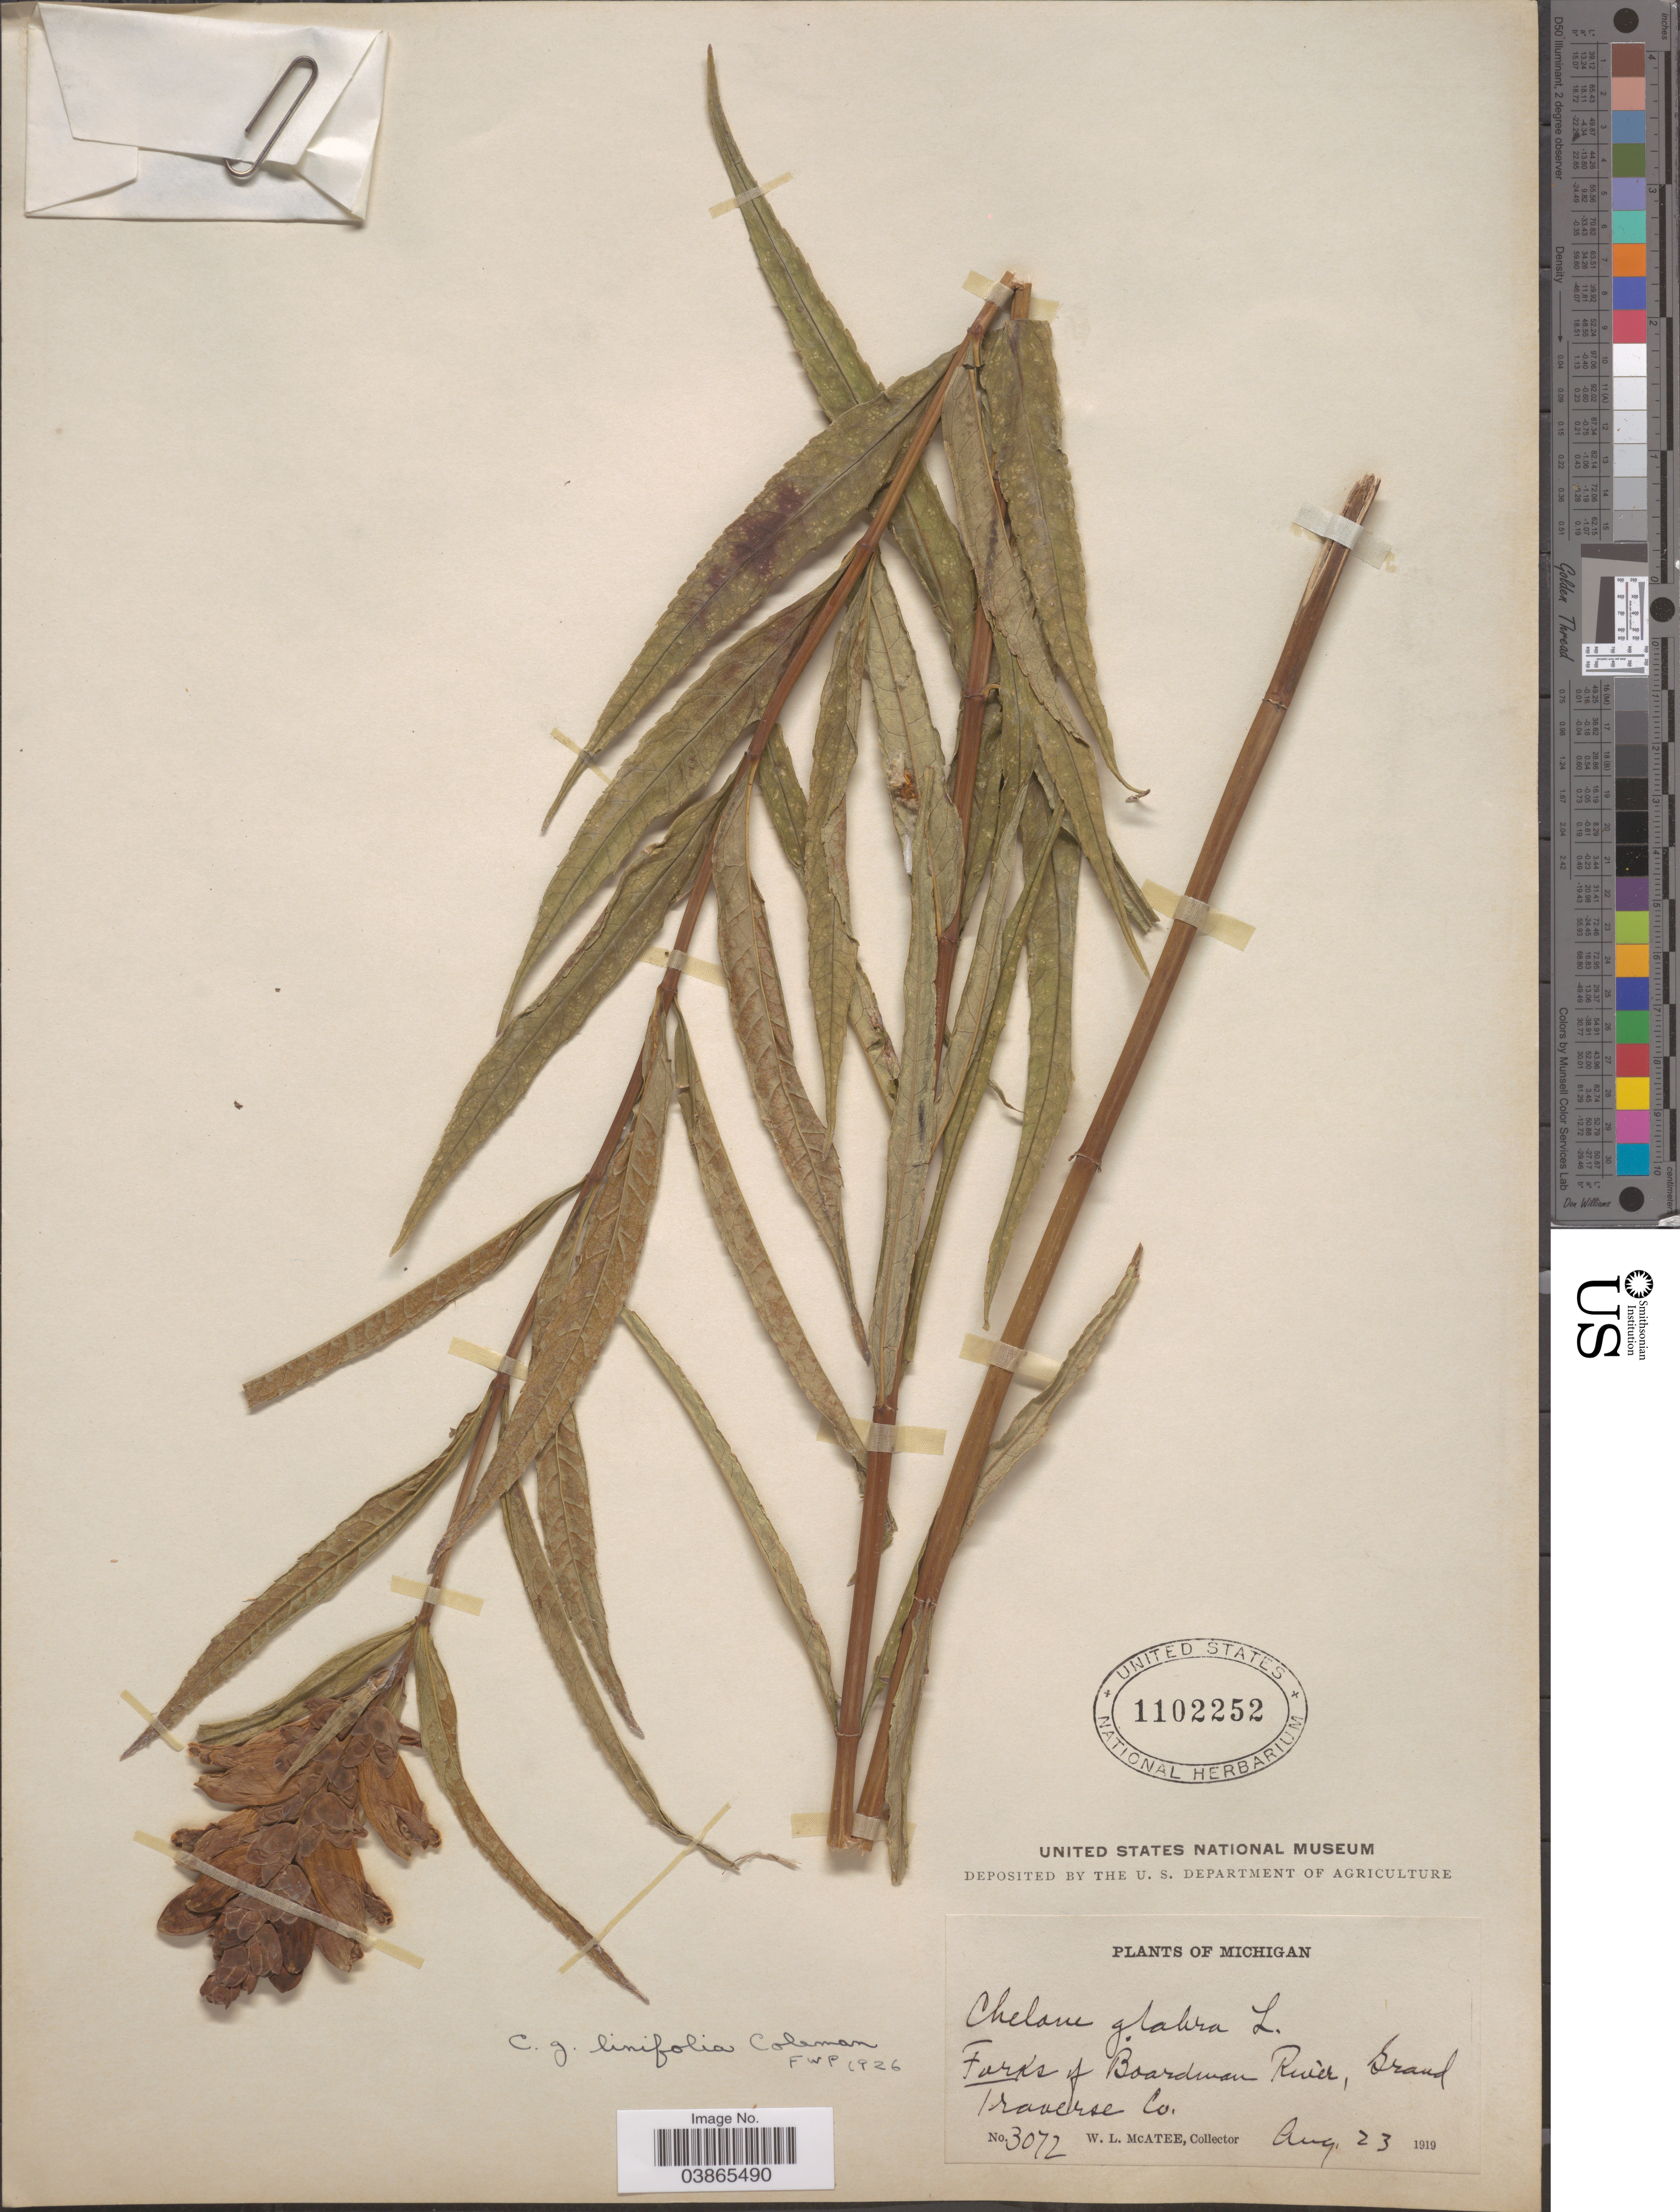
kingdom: Plantae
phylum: Tracheophyta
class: Magnoliopsida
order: Lamiales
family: Plantaginaceae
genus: Chelone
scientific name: Chelone glabra var. linifolia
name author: Coleman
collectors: W. McAtee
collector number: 3072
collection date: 1919-08-23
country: United States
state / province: Michigan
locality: Forks of Boardman River, Grand Traverse Co.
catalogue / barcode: US 1102252